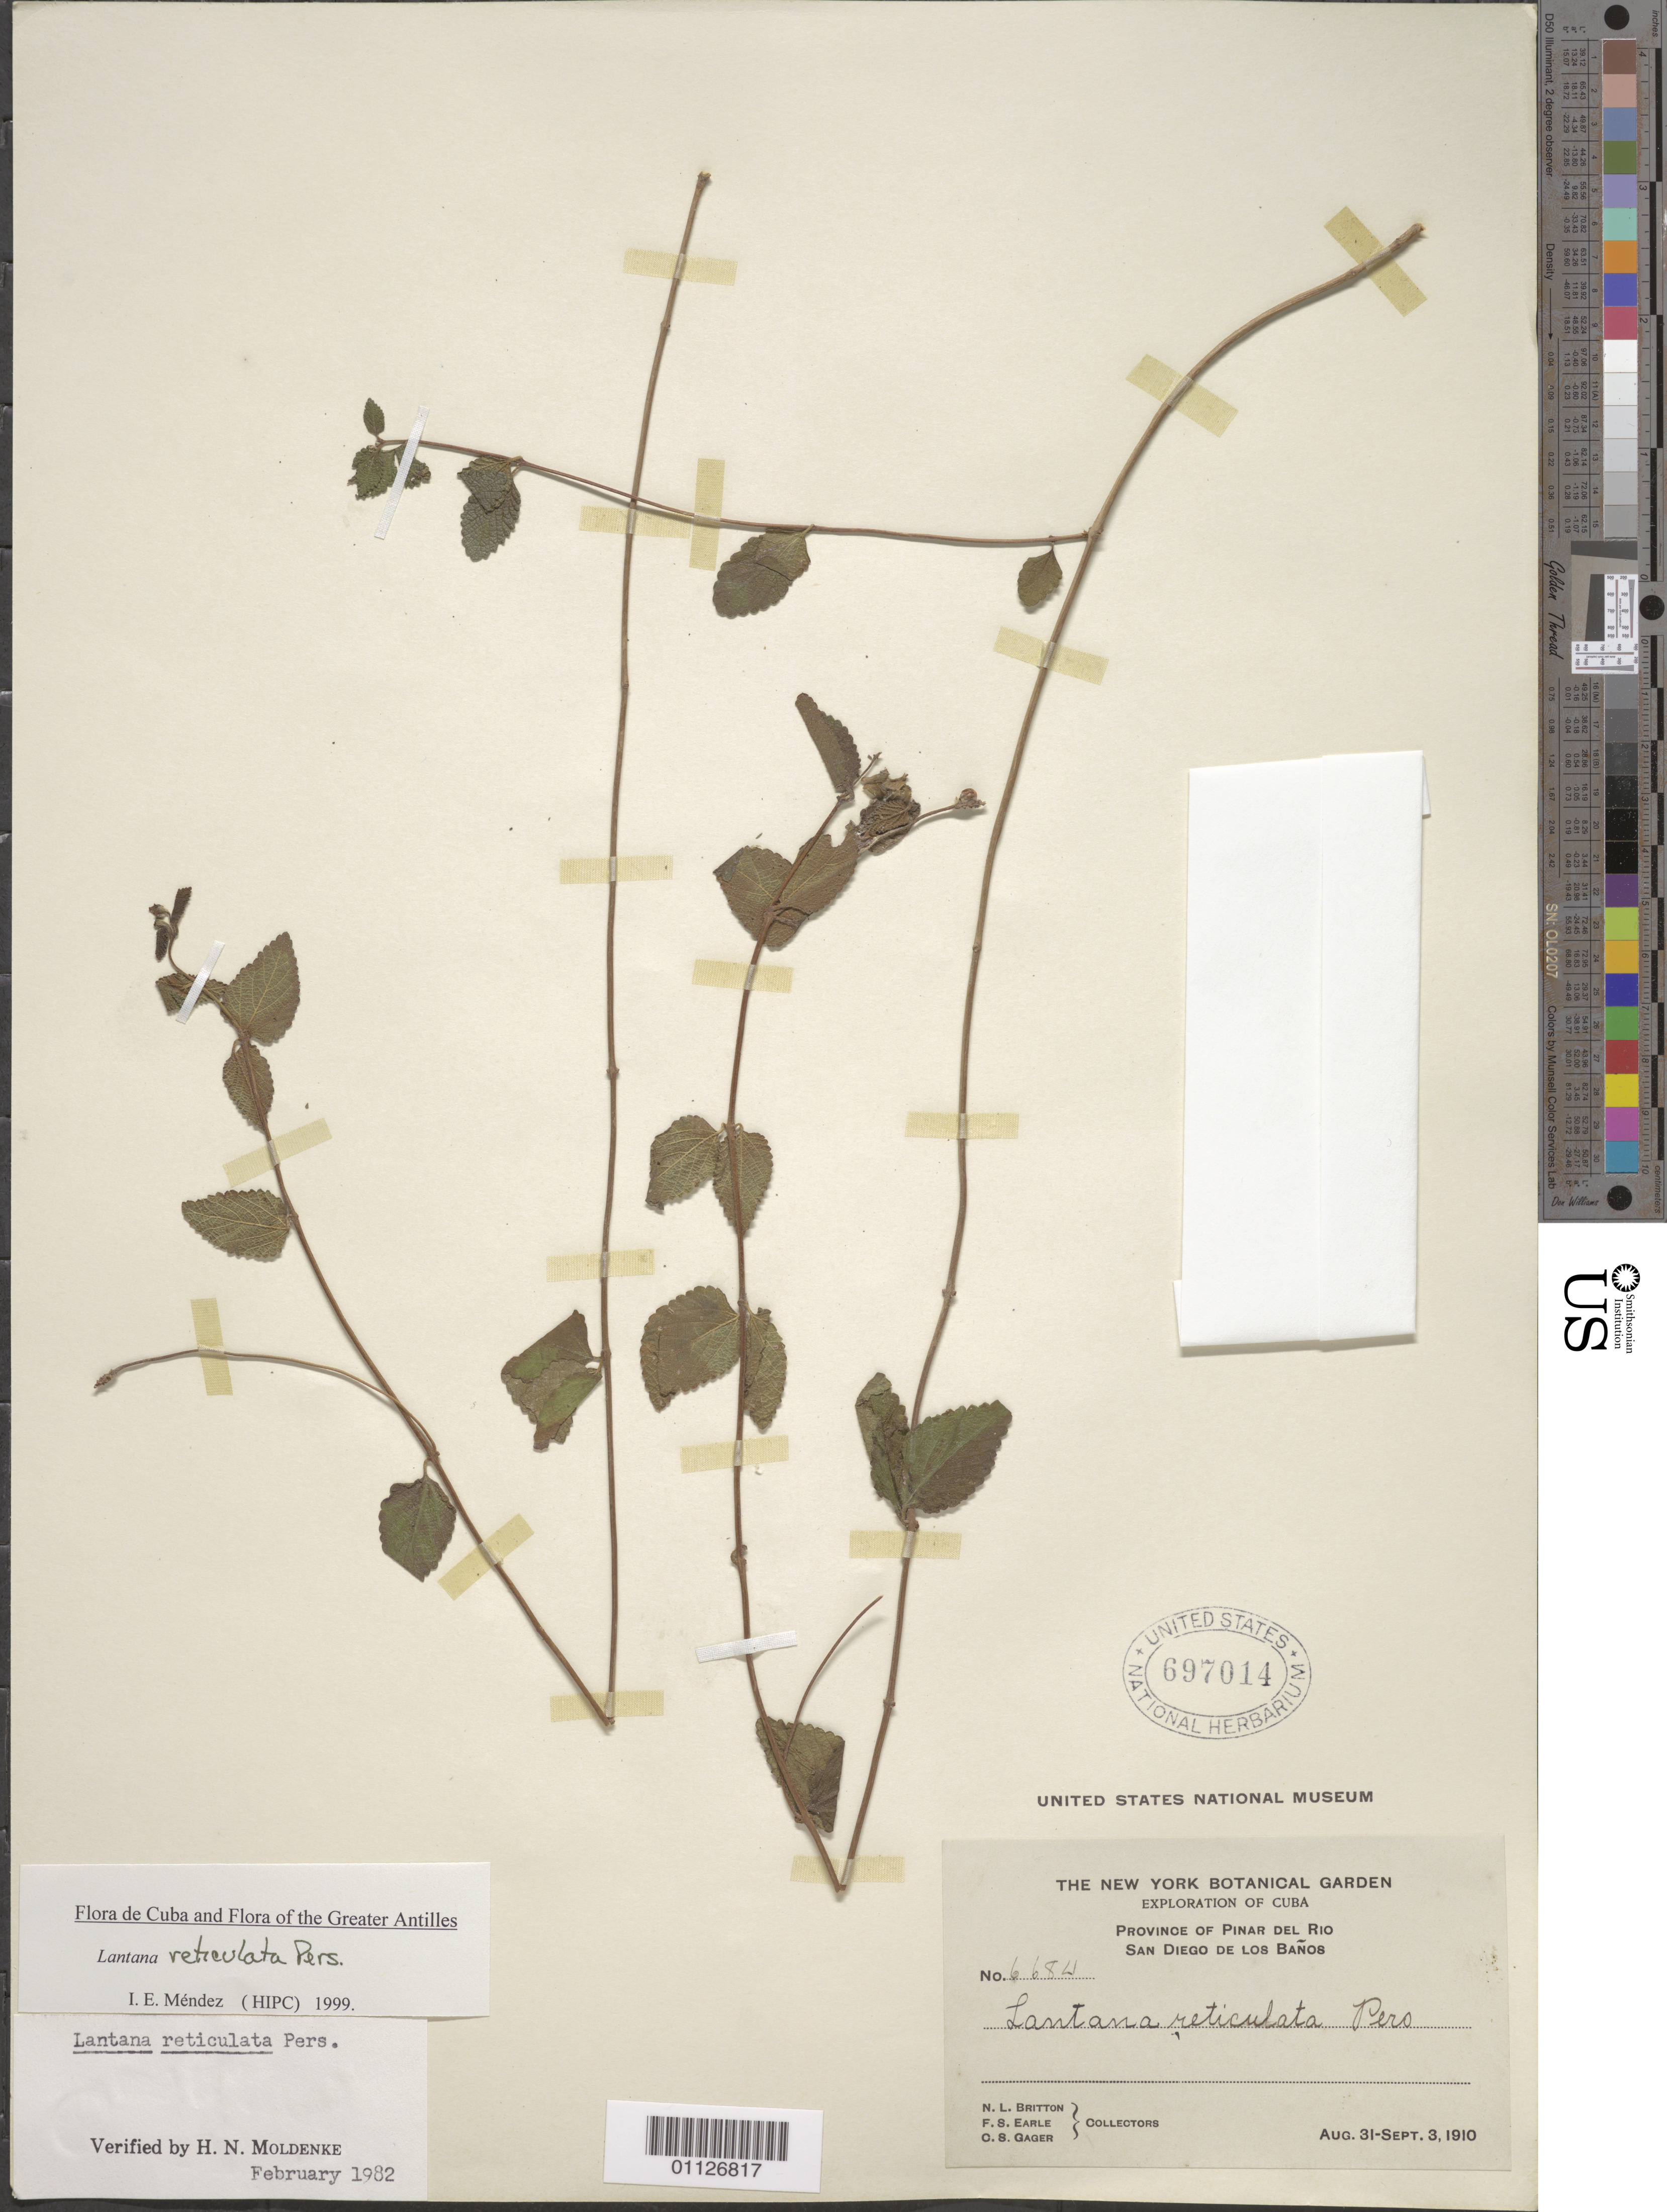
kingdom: Plantae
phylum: Tracheophyta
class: Magnoliopsida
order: Lamiales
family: Verbenaceae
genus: Lantana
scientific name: Lantana reticulata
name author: Pers.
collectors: N. Britton, F. S. Earle & C. Gager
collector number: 6684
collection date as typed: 31 Aug 1910 to 03 Sep 1910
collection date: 1910-08-31/1910-09-03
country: Cuba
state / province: Pinar del Rio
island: Cuba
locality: San Diego de Los Baños,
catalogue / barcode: US 697014